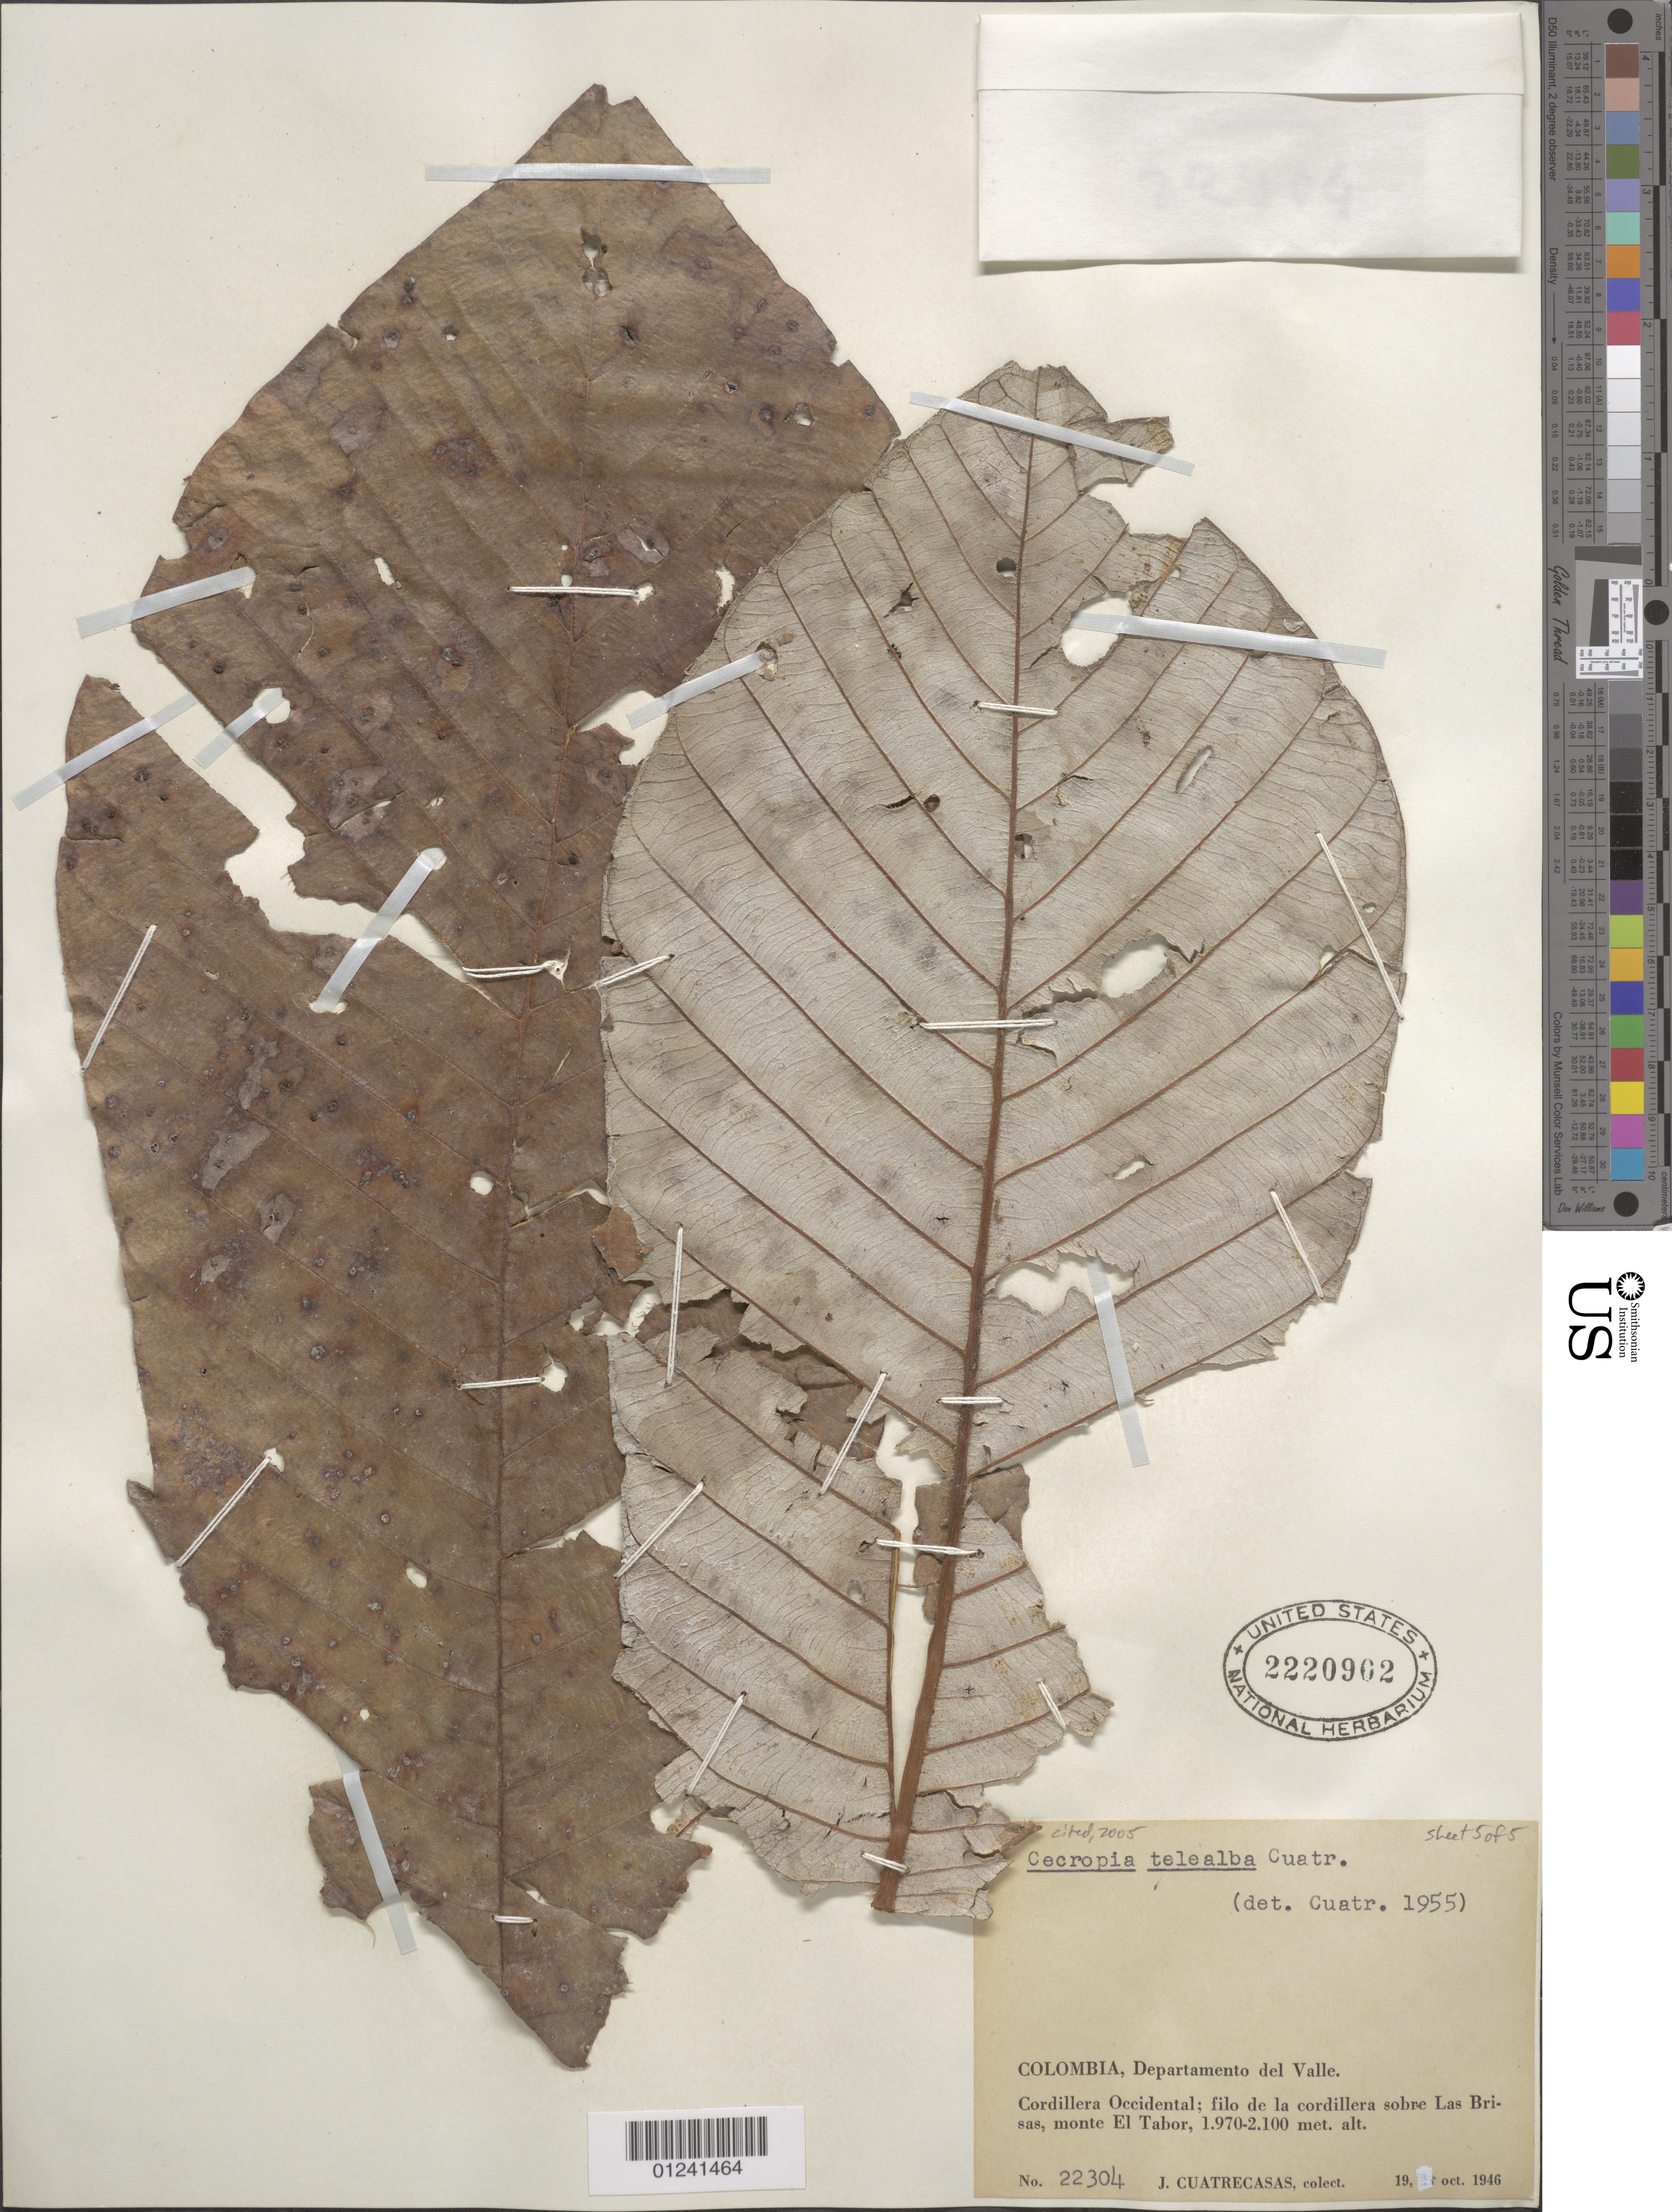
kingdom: Plantae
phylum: Tracheophyta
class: Magnoliopsida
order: Rosales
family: Urticaceae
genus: Cecropia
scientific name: Cecropia telealba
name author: Cuatrec.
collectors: J. Cuatrecasas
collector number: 22304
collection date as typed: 19 Oct 1946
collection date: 1946-10-19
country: Colombia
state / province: Valle del Cauca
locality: Cordillera Occidental, filo de la cordillera sobre Las Brisas, Monte El Tabor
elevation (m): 1970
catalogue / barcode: US 2220902